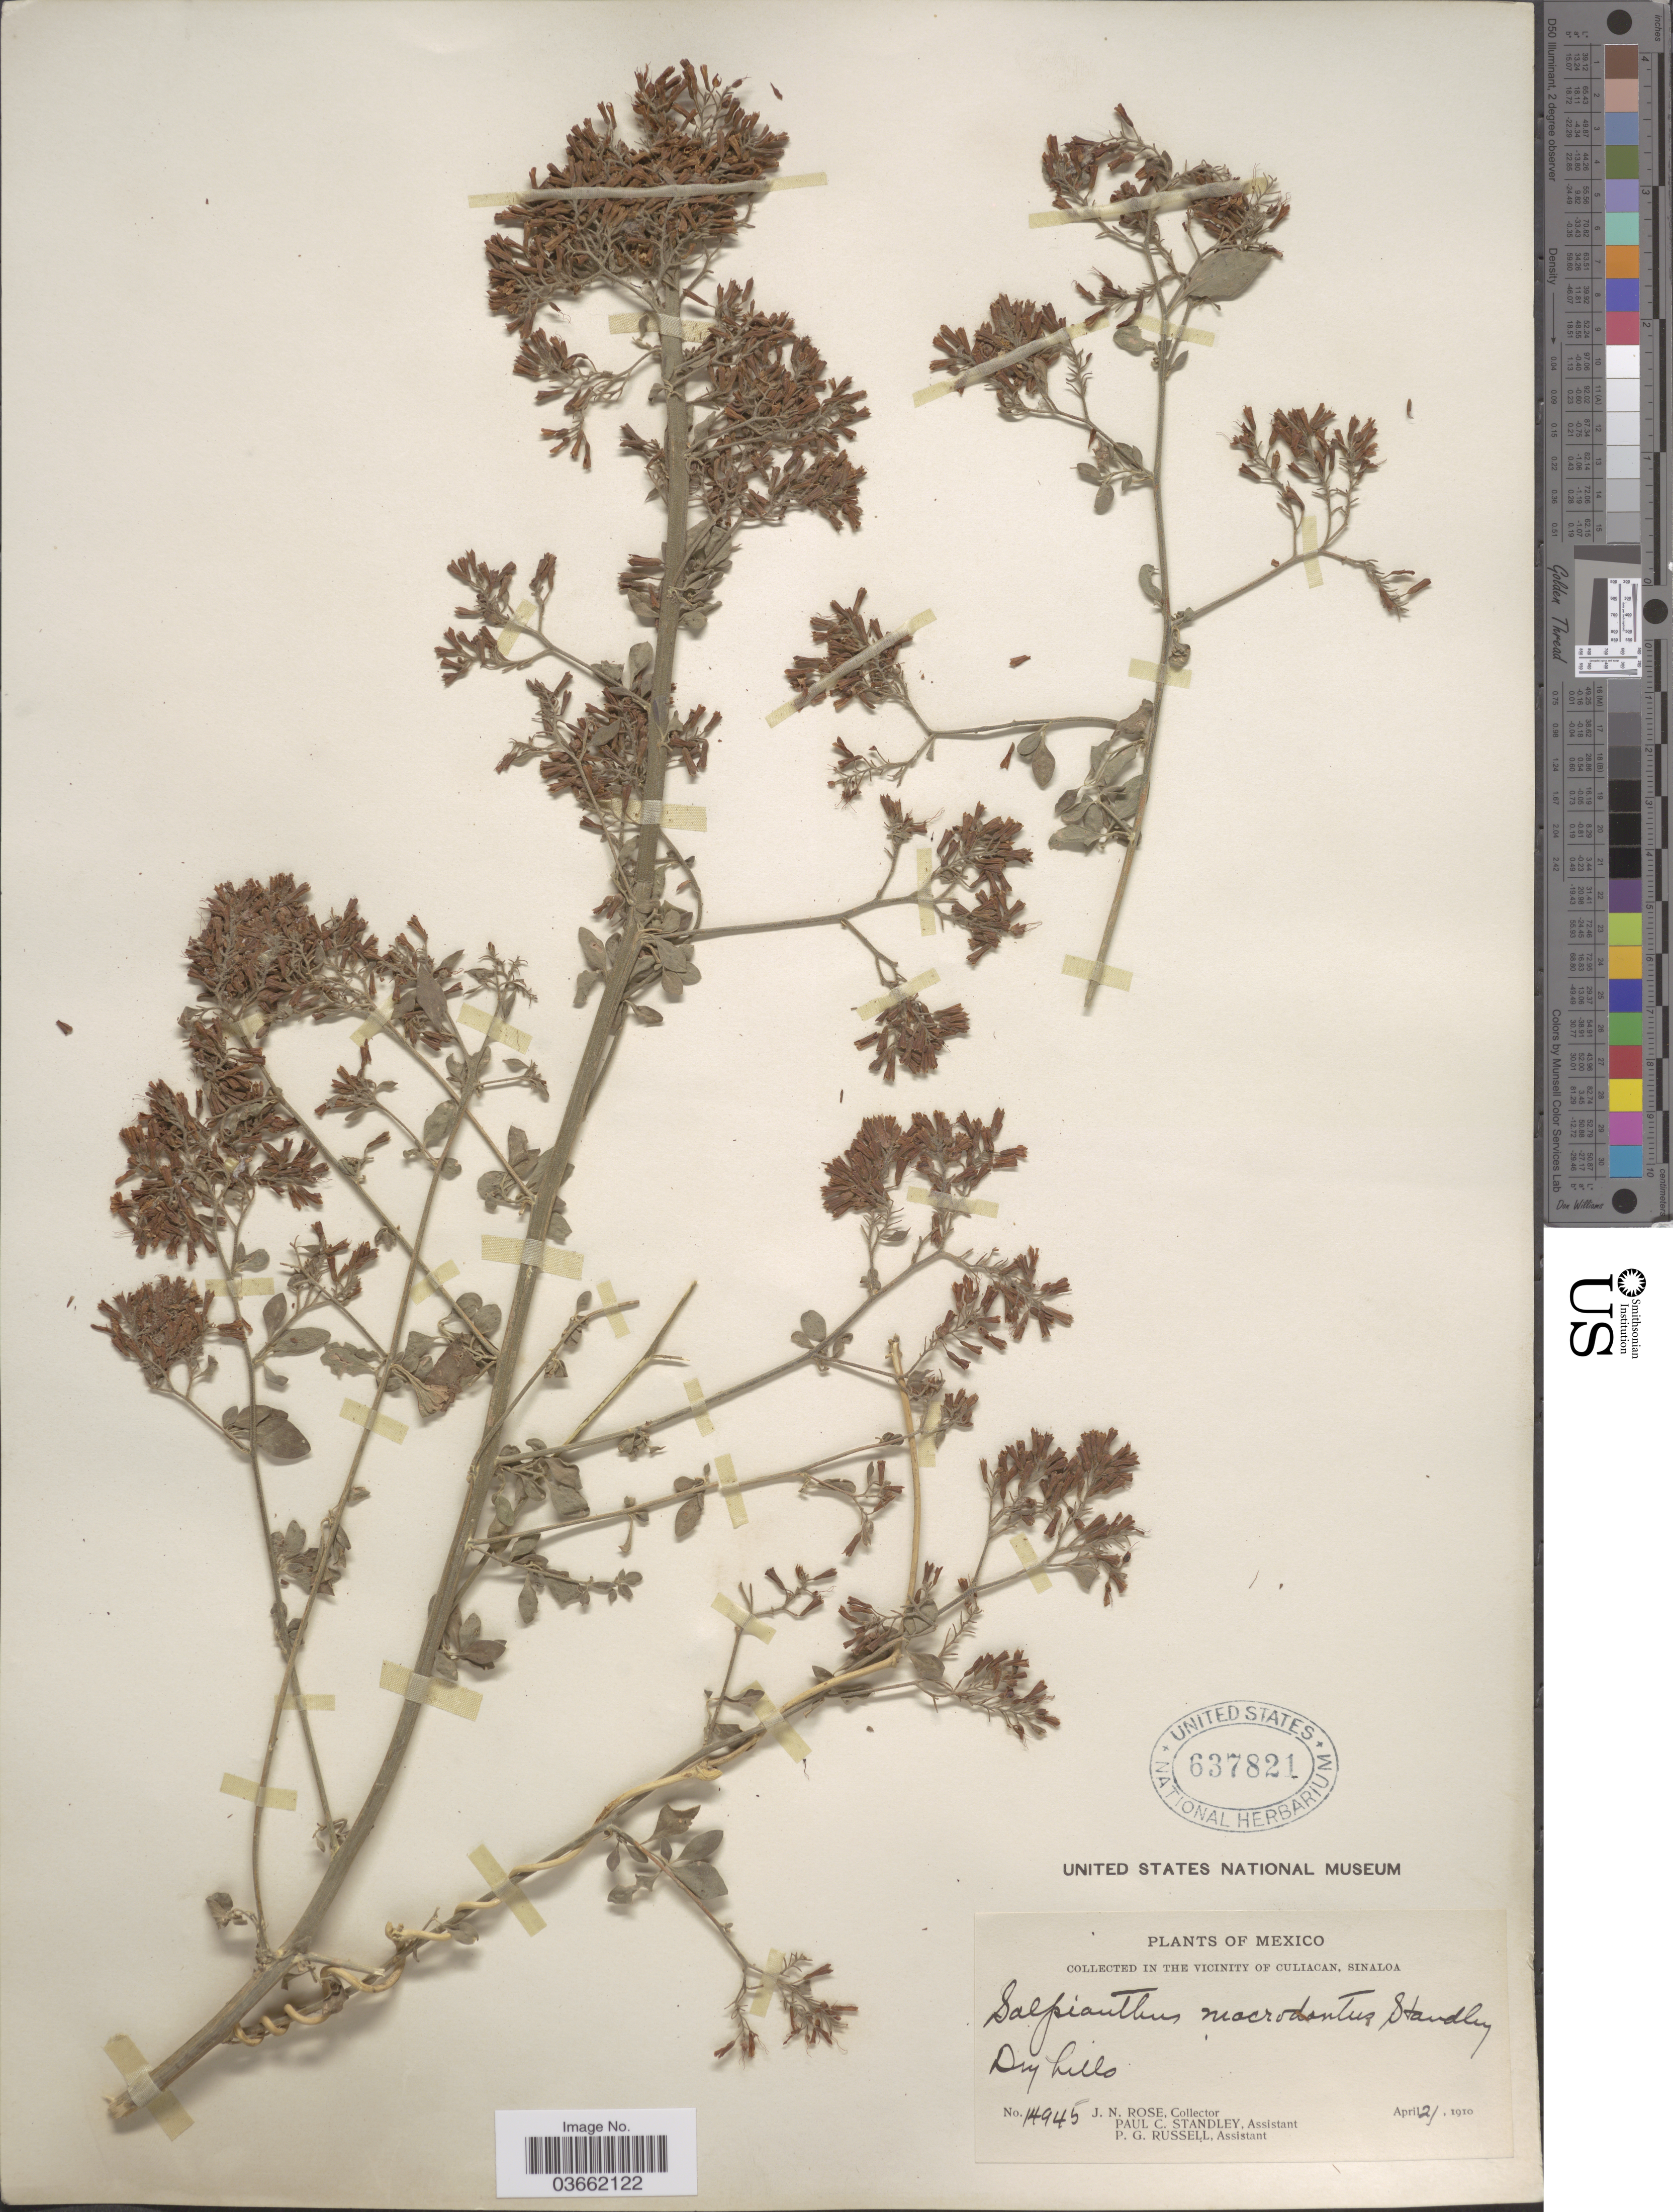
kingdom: Plantae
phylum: Tracheophyta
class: Magnoliopsida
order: Caryophyllales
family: Nyctaginaceae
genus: Salpianthus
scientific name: Salpianthus macrodontus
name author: Standl.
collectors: J. N. Rose, P. C. Standley & P. G. Russell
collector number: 14945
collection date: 1910-04-21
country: Mexico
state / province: Sinaloa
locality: In the Vicinity of Culiacan.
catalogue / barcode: US 637821